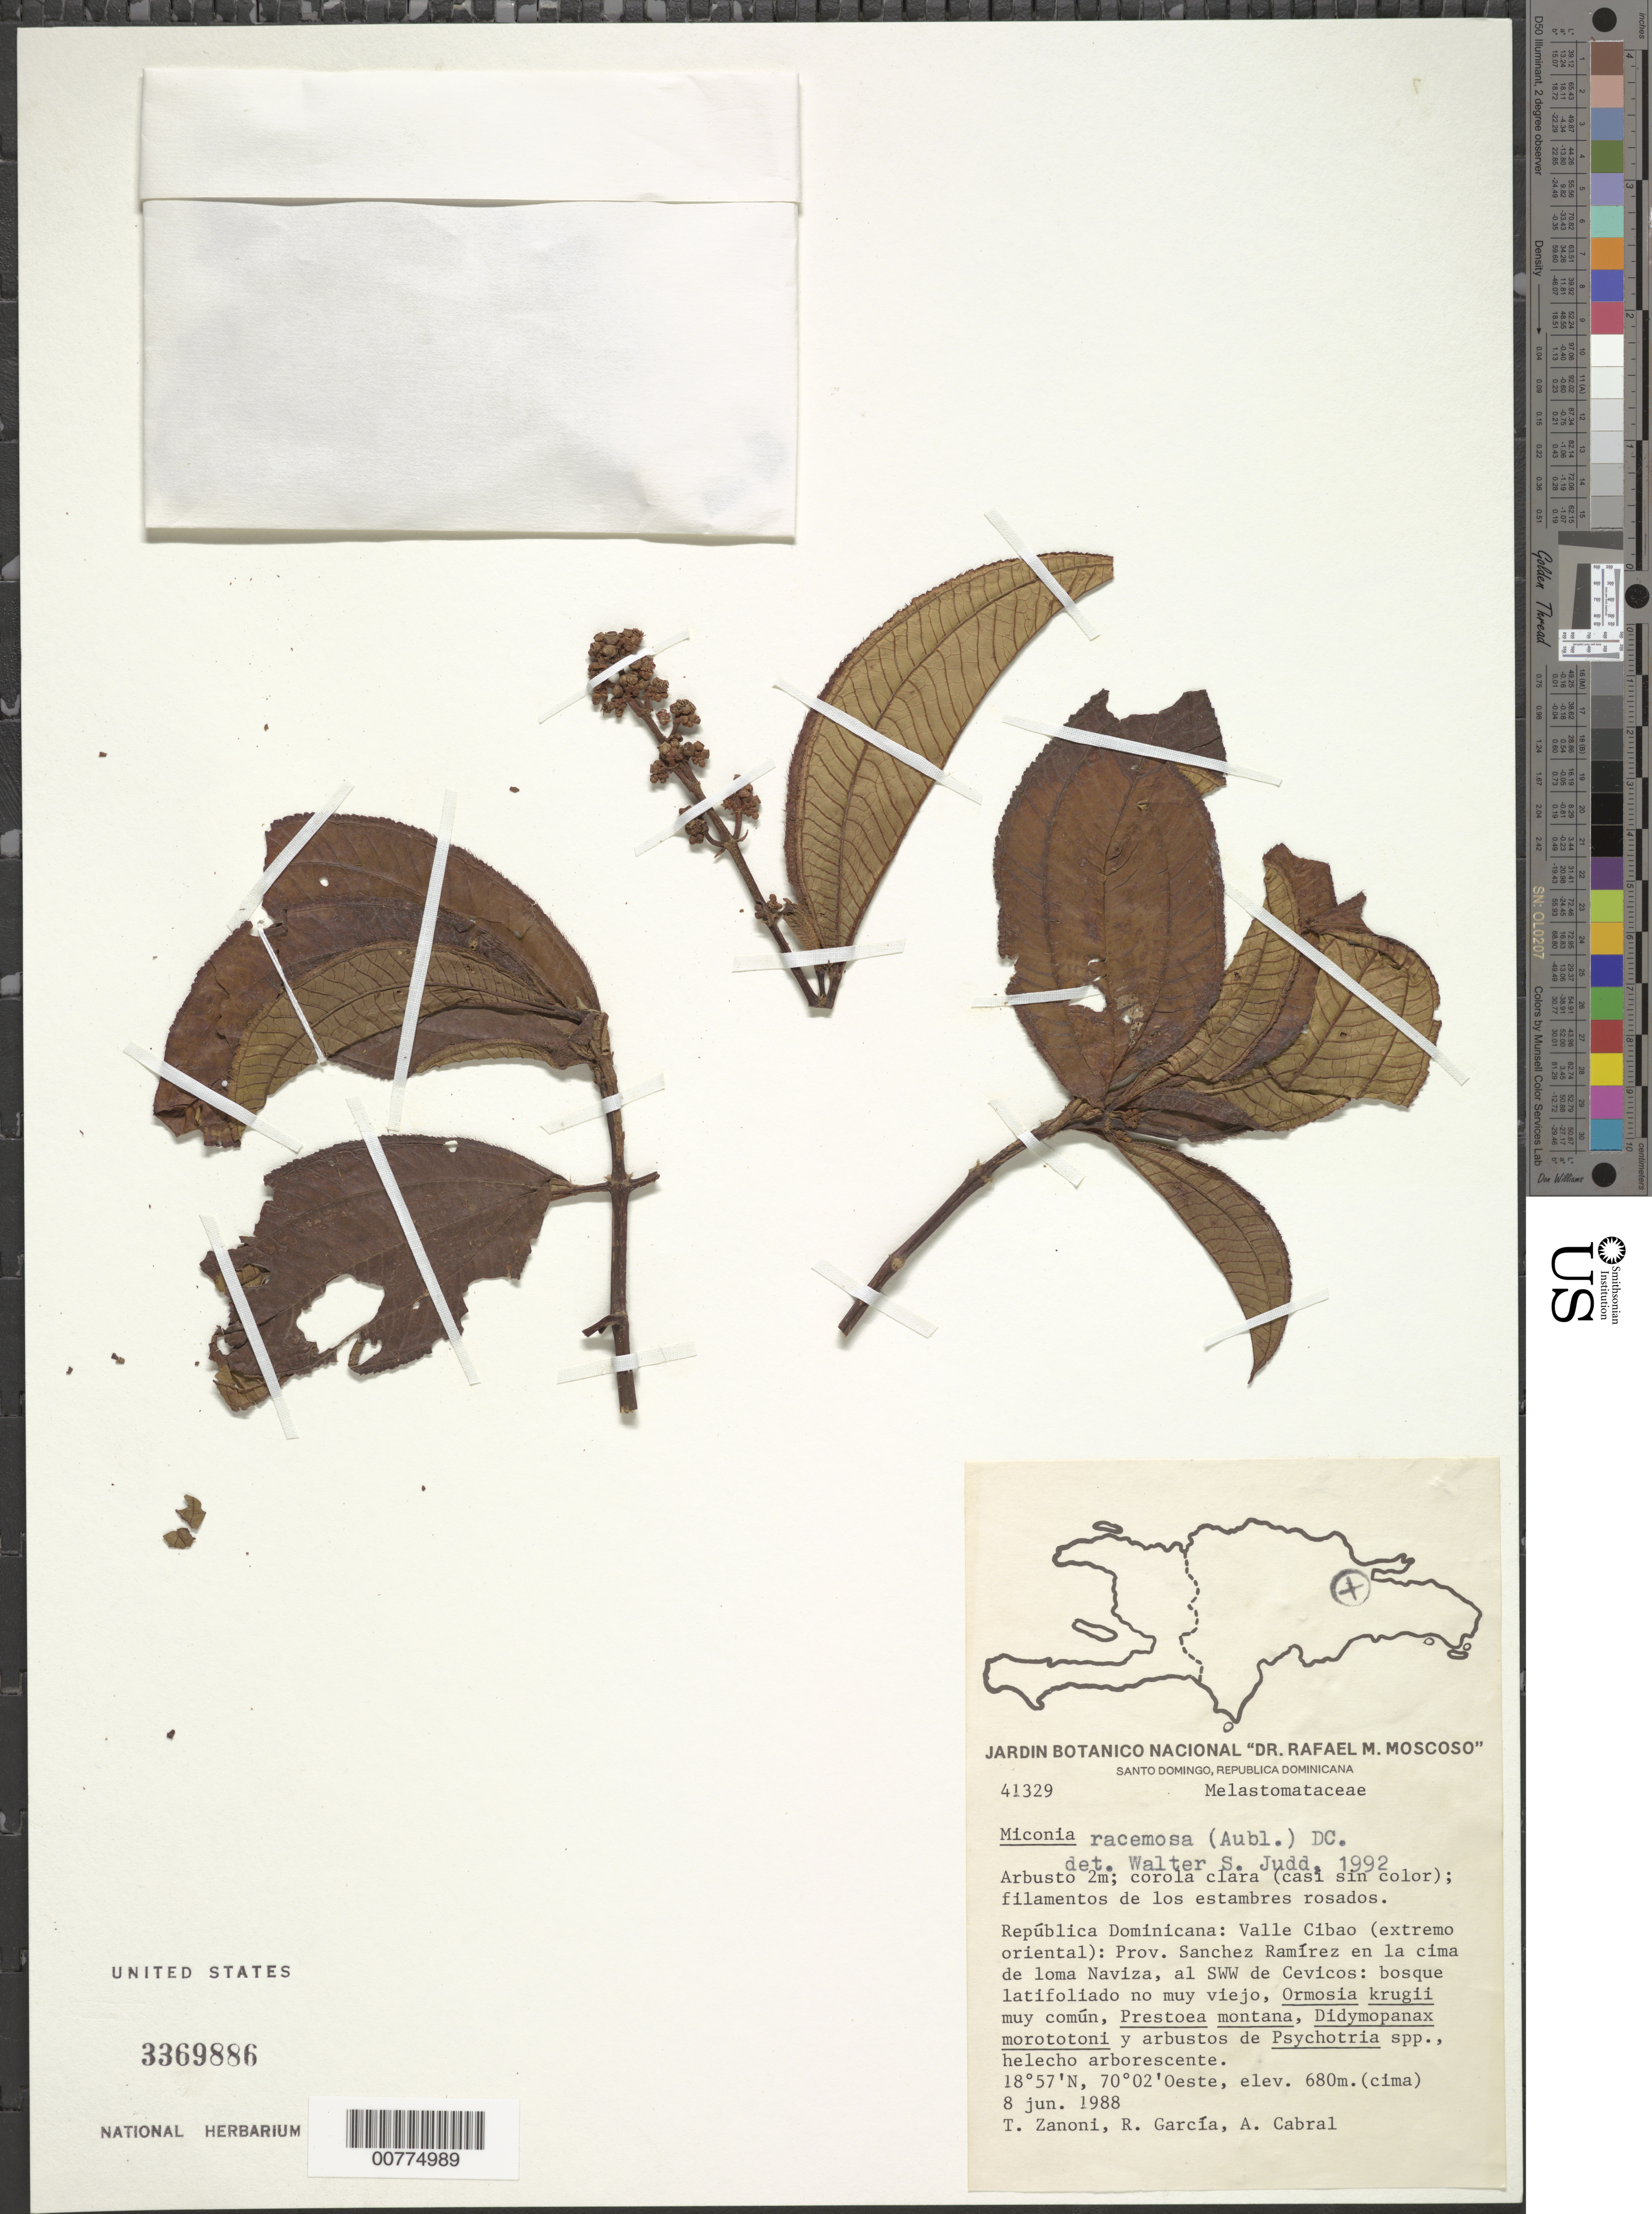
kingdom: Plantae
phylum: Tracheophyta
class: Magnoliopsida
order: Myrtales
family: Melastomataceae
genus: Miconia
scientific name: Miconia racemosa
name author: (Aubl.) DC.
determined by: Judd, Walter S.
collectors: T. A. Zanoni, R. G. García & A. Cabral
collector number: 41329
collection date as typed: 08 Jun 1988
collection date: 1988-06-08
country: Dominican Republic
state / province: Sanchez Ramirez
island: Hispaniola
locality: Cibao Valley (oriental side), in top of Navisa hill, SW of Cevicos.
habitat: Broadleaf forest, not too old, Ormosia krugii very common, Prestoea montana, Didymopanax morototoni, etc.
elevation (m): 680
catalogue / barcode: US 3369886